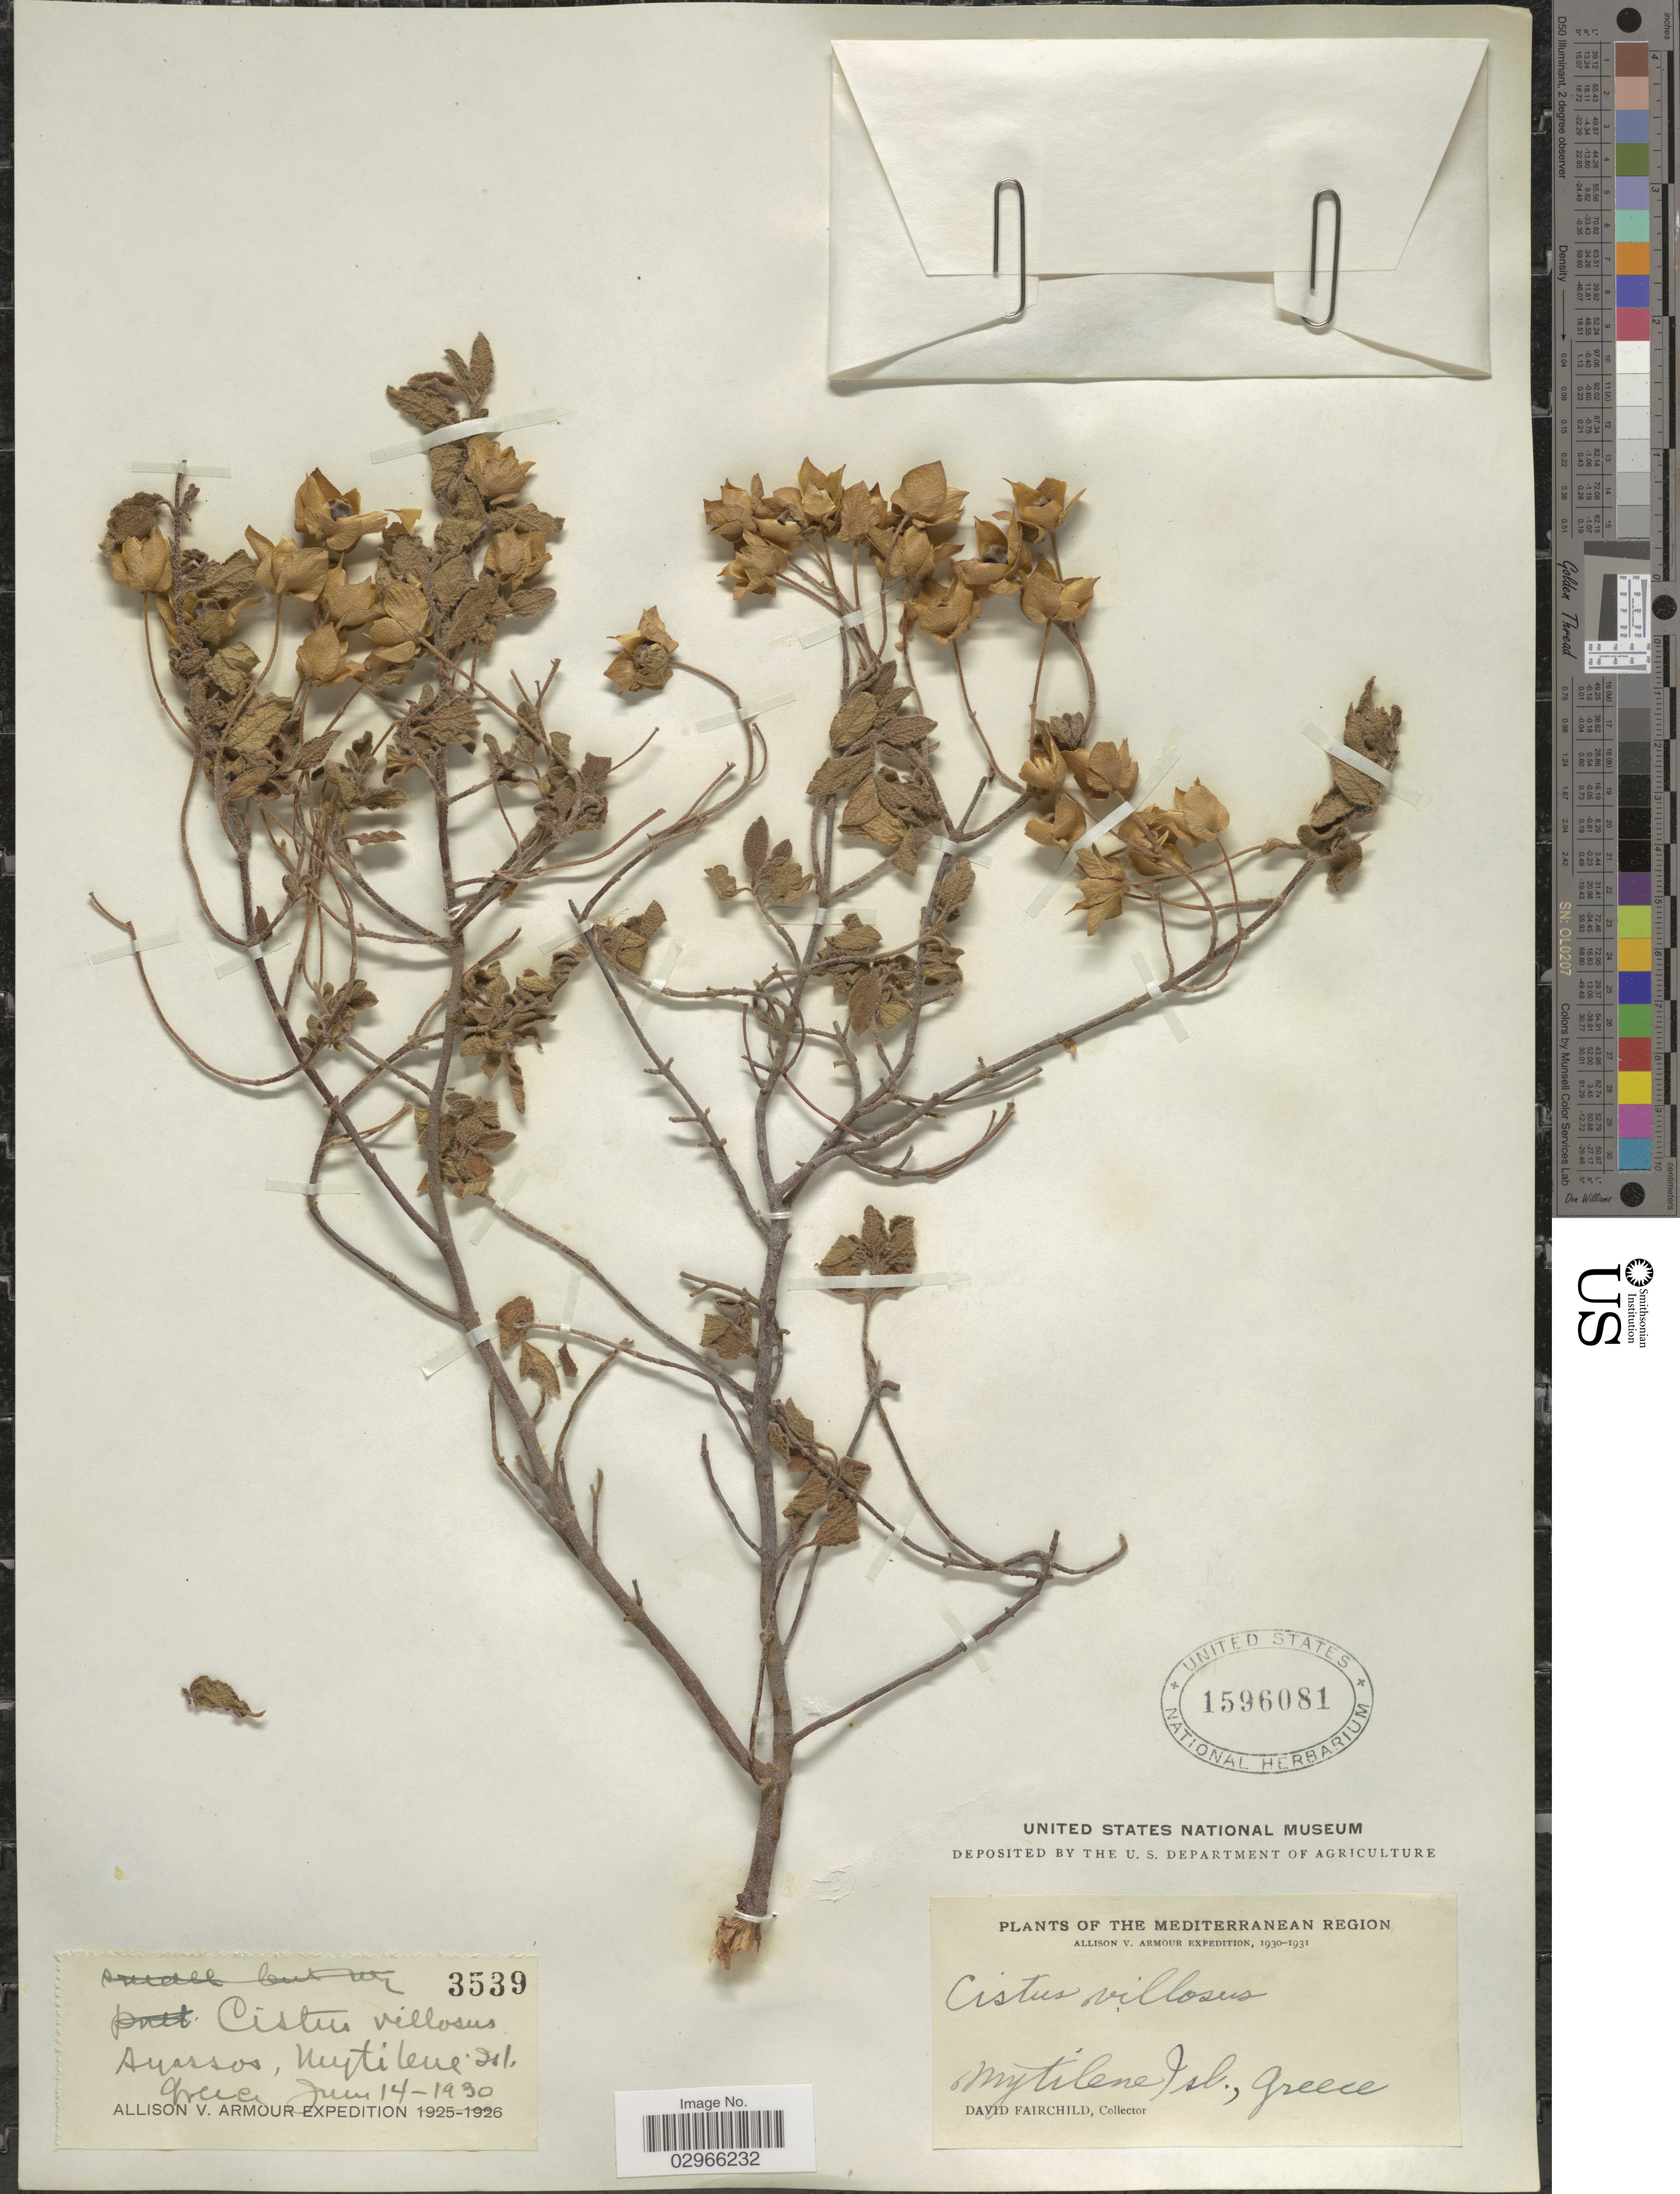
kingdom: Plantae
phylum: Tracheophyta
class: Magnoliopsida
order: Malvales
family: Cistaceae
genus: Cistus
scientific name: Cistus villosus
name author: L.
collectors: D. Fairchild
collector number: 3539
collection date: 1930-06-14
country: Greece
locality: Ayassos, Mytilene Isl. The Mediterranean Region.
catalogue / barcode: US 1596081